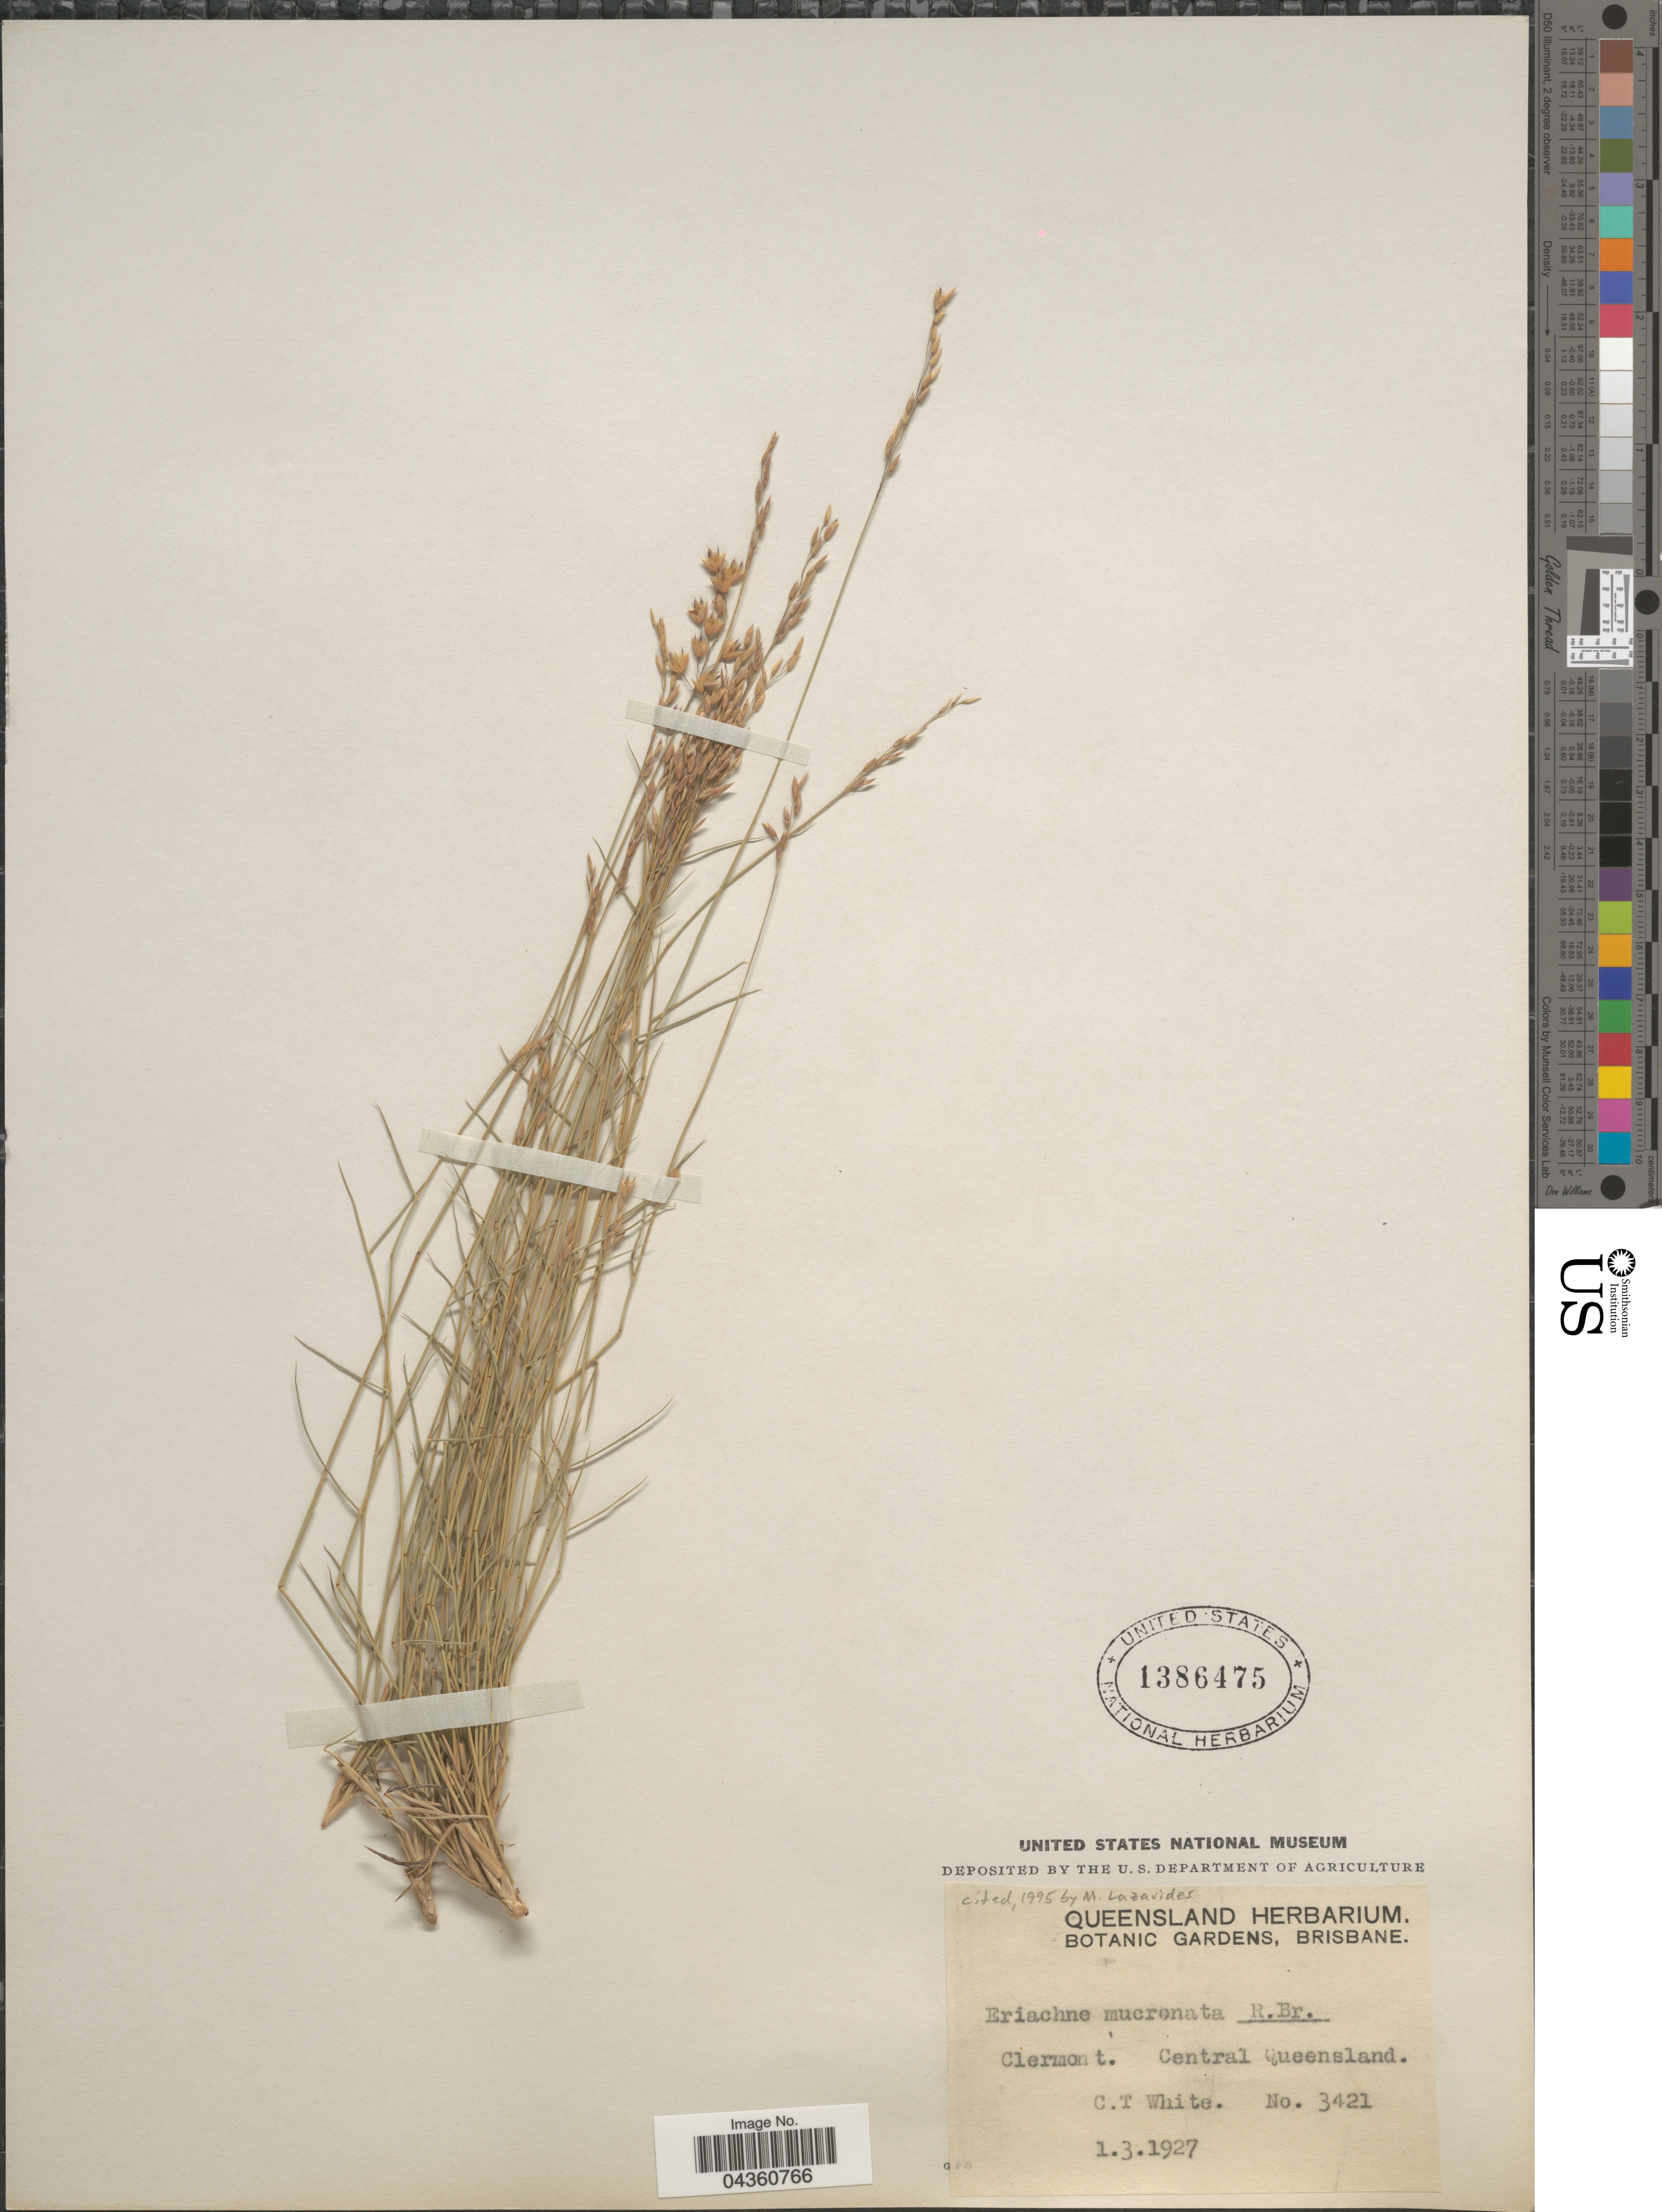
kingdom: Plantae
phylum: Tracheophyta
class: Liliopsida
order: Poales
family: Poaceae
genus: Eriachne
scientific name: Eriachne mucronata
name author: R. Br.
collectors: C. T. White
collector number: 3421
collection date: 1927-03-01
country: Australia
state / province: Queensland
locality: Clermont. Central Queensland.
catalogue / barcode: US 1386475